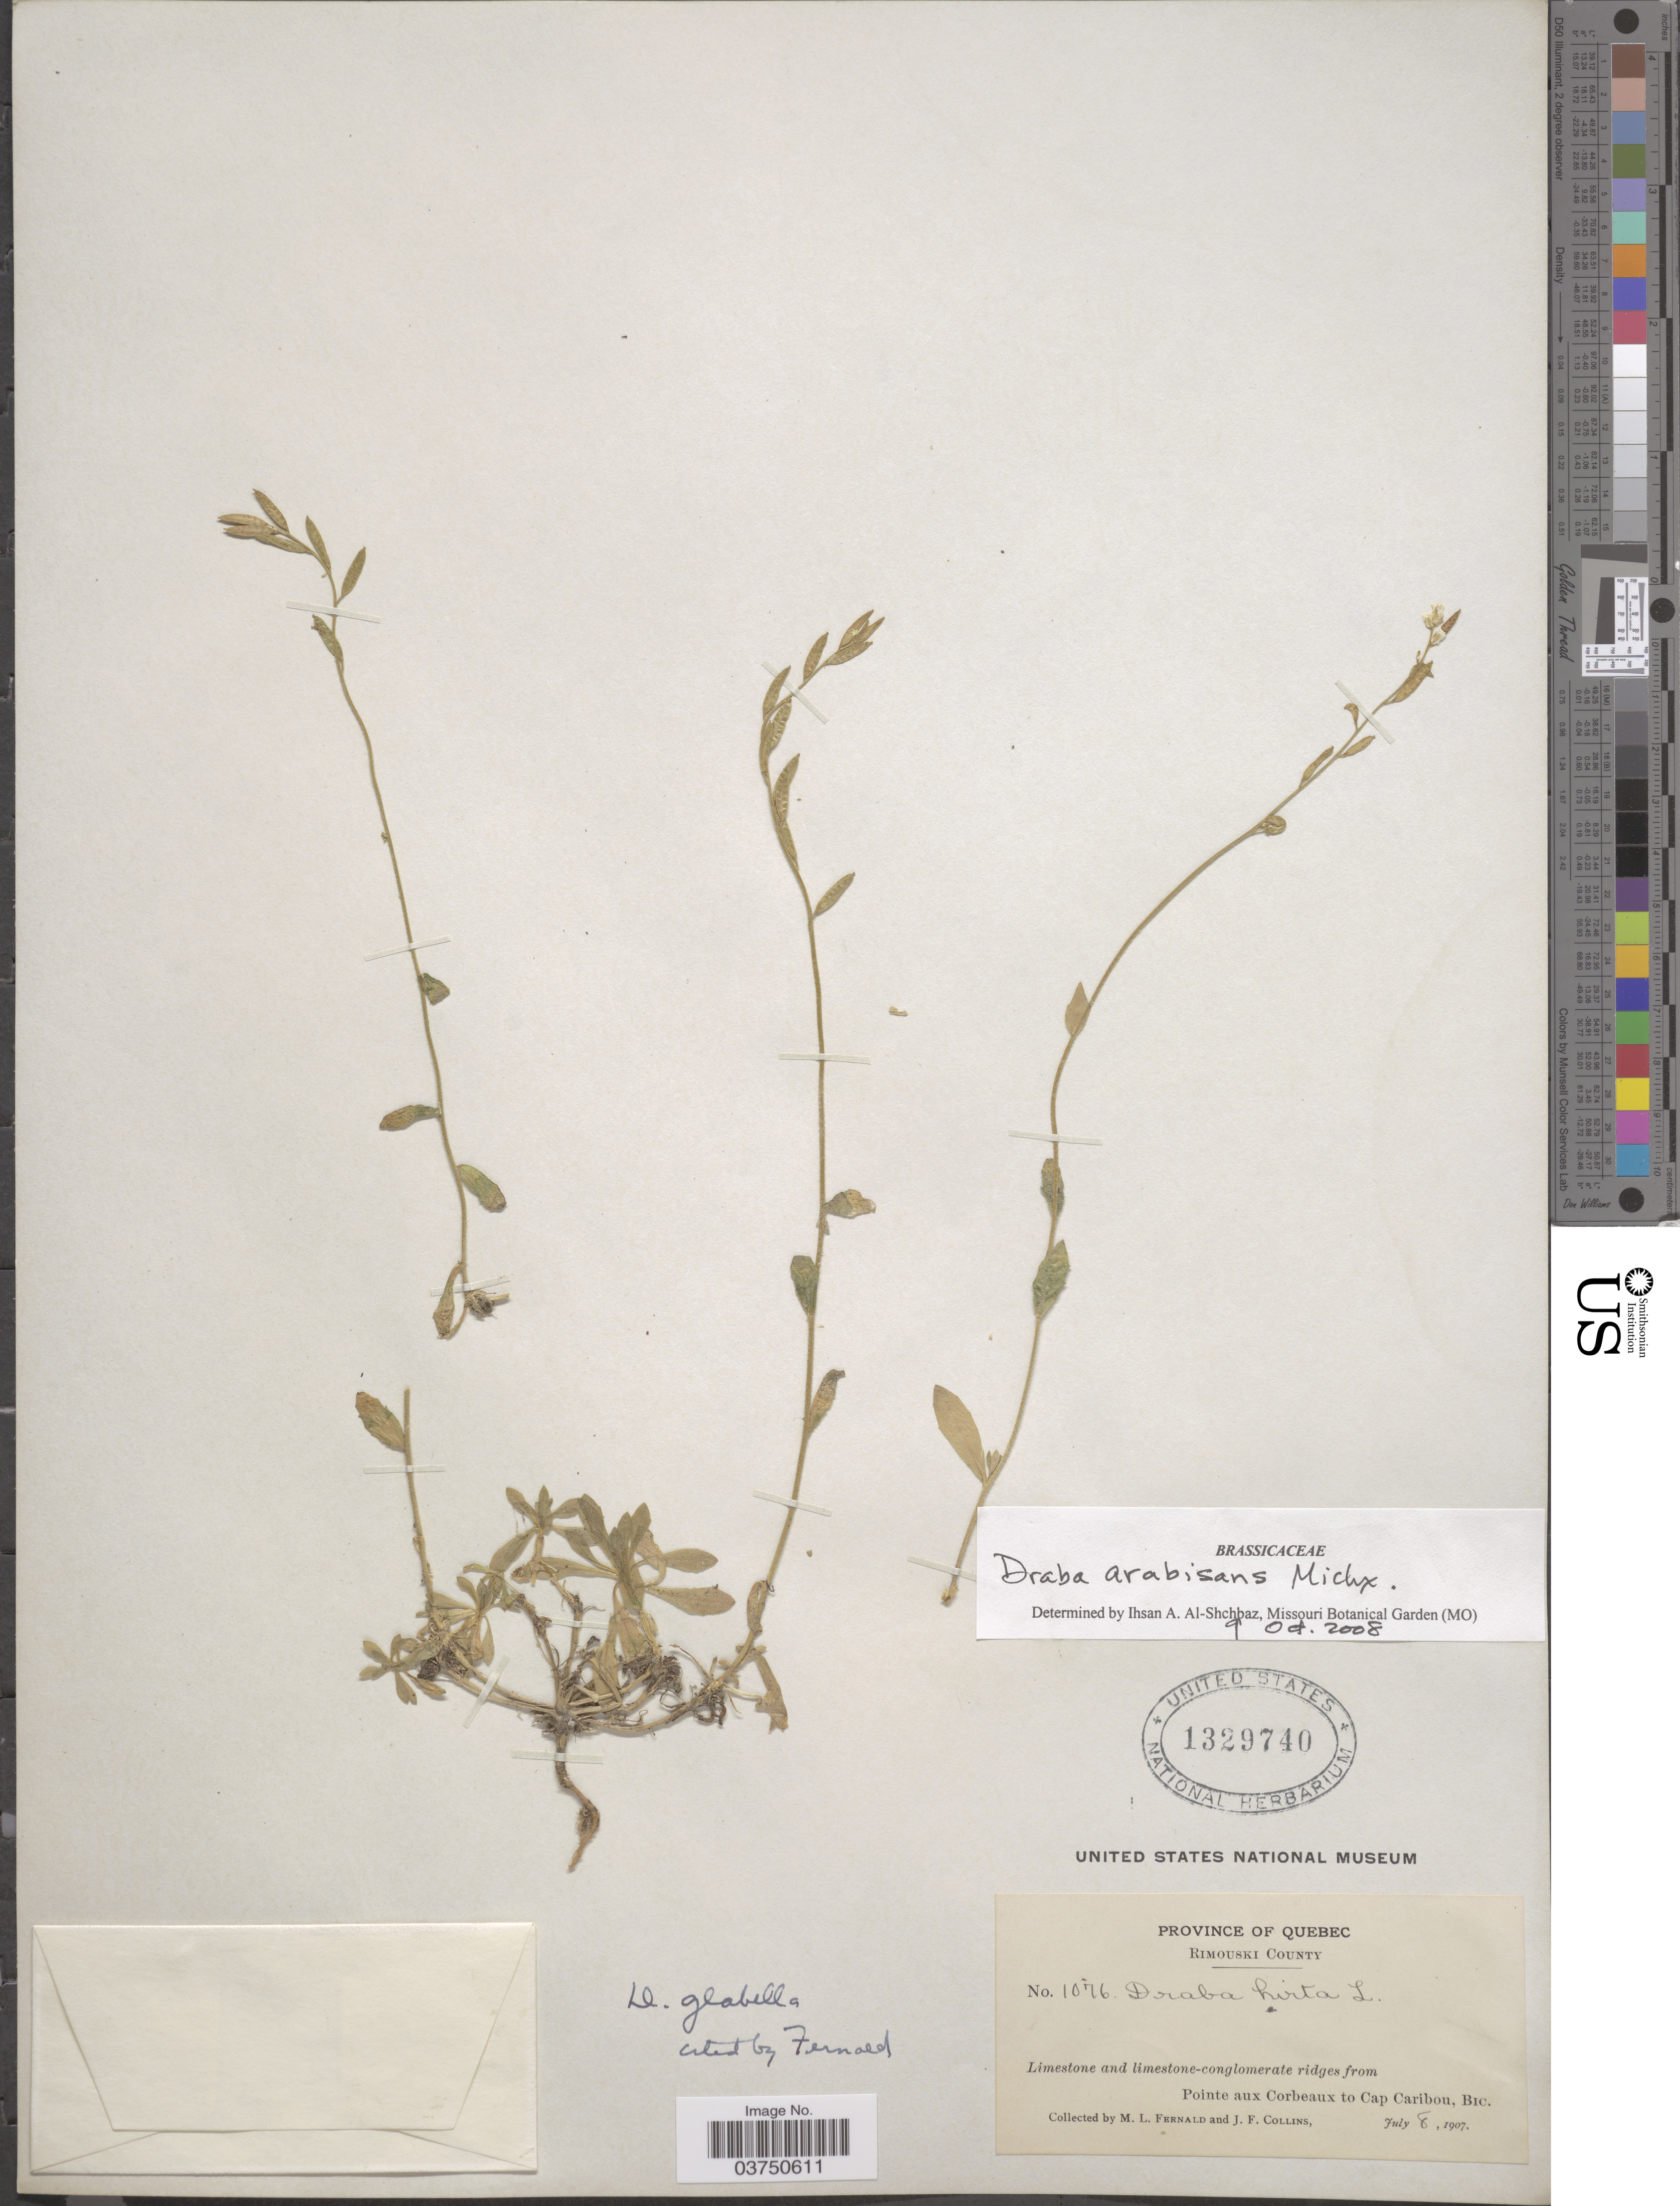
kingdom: Plantae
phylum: Tracheophyta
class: Magnoliopsida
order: Brassicales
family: Brassicaceae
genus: Draba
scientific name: Draba arabisans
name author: Michx.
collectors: M. L. Fernald & J. Collins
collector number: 1076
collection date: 1907-07-08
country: Canada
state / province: Quebec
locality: Rimouski County. Limestone and limestone-conglomerate ridges from Pointe aux Corbeaux to Cap Caribon, Bic.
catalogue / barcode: US 1329740